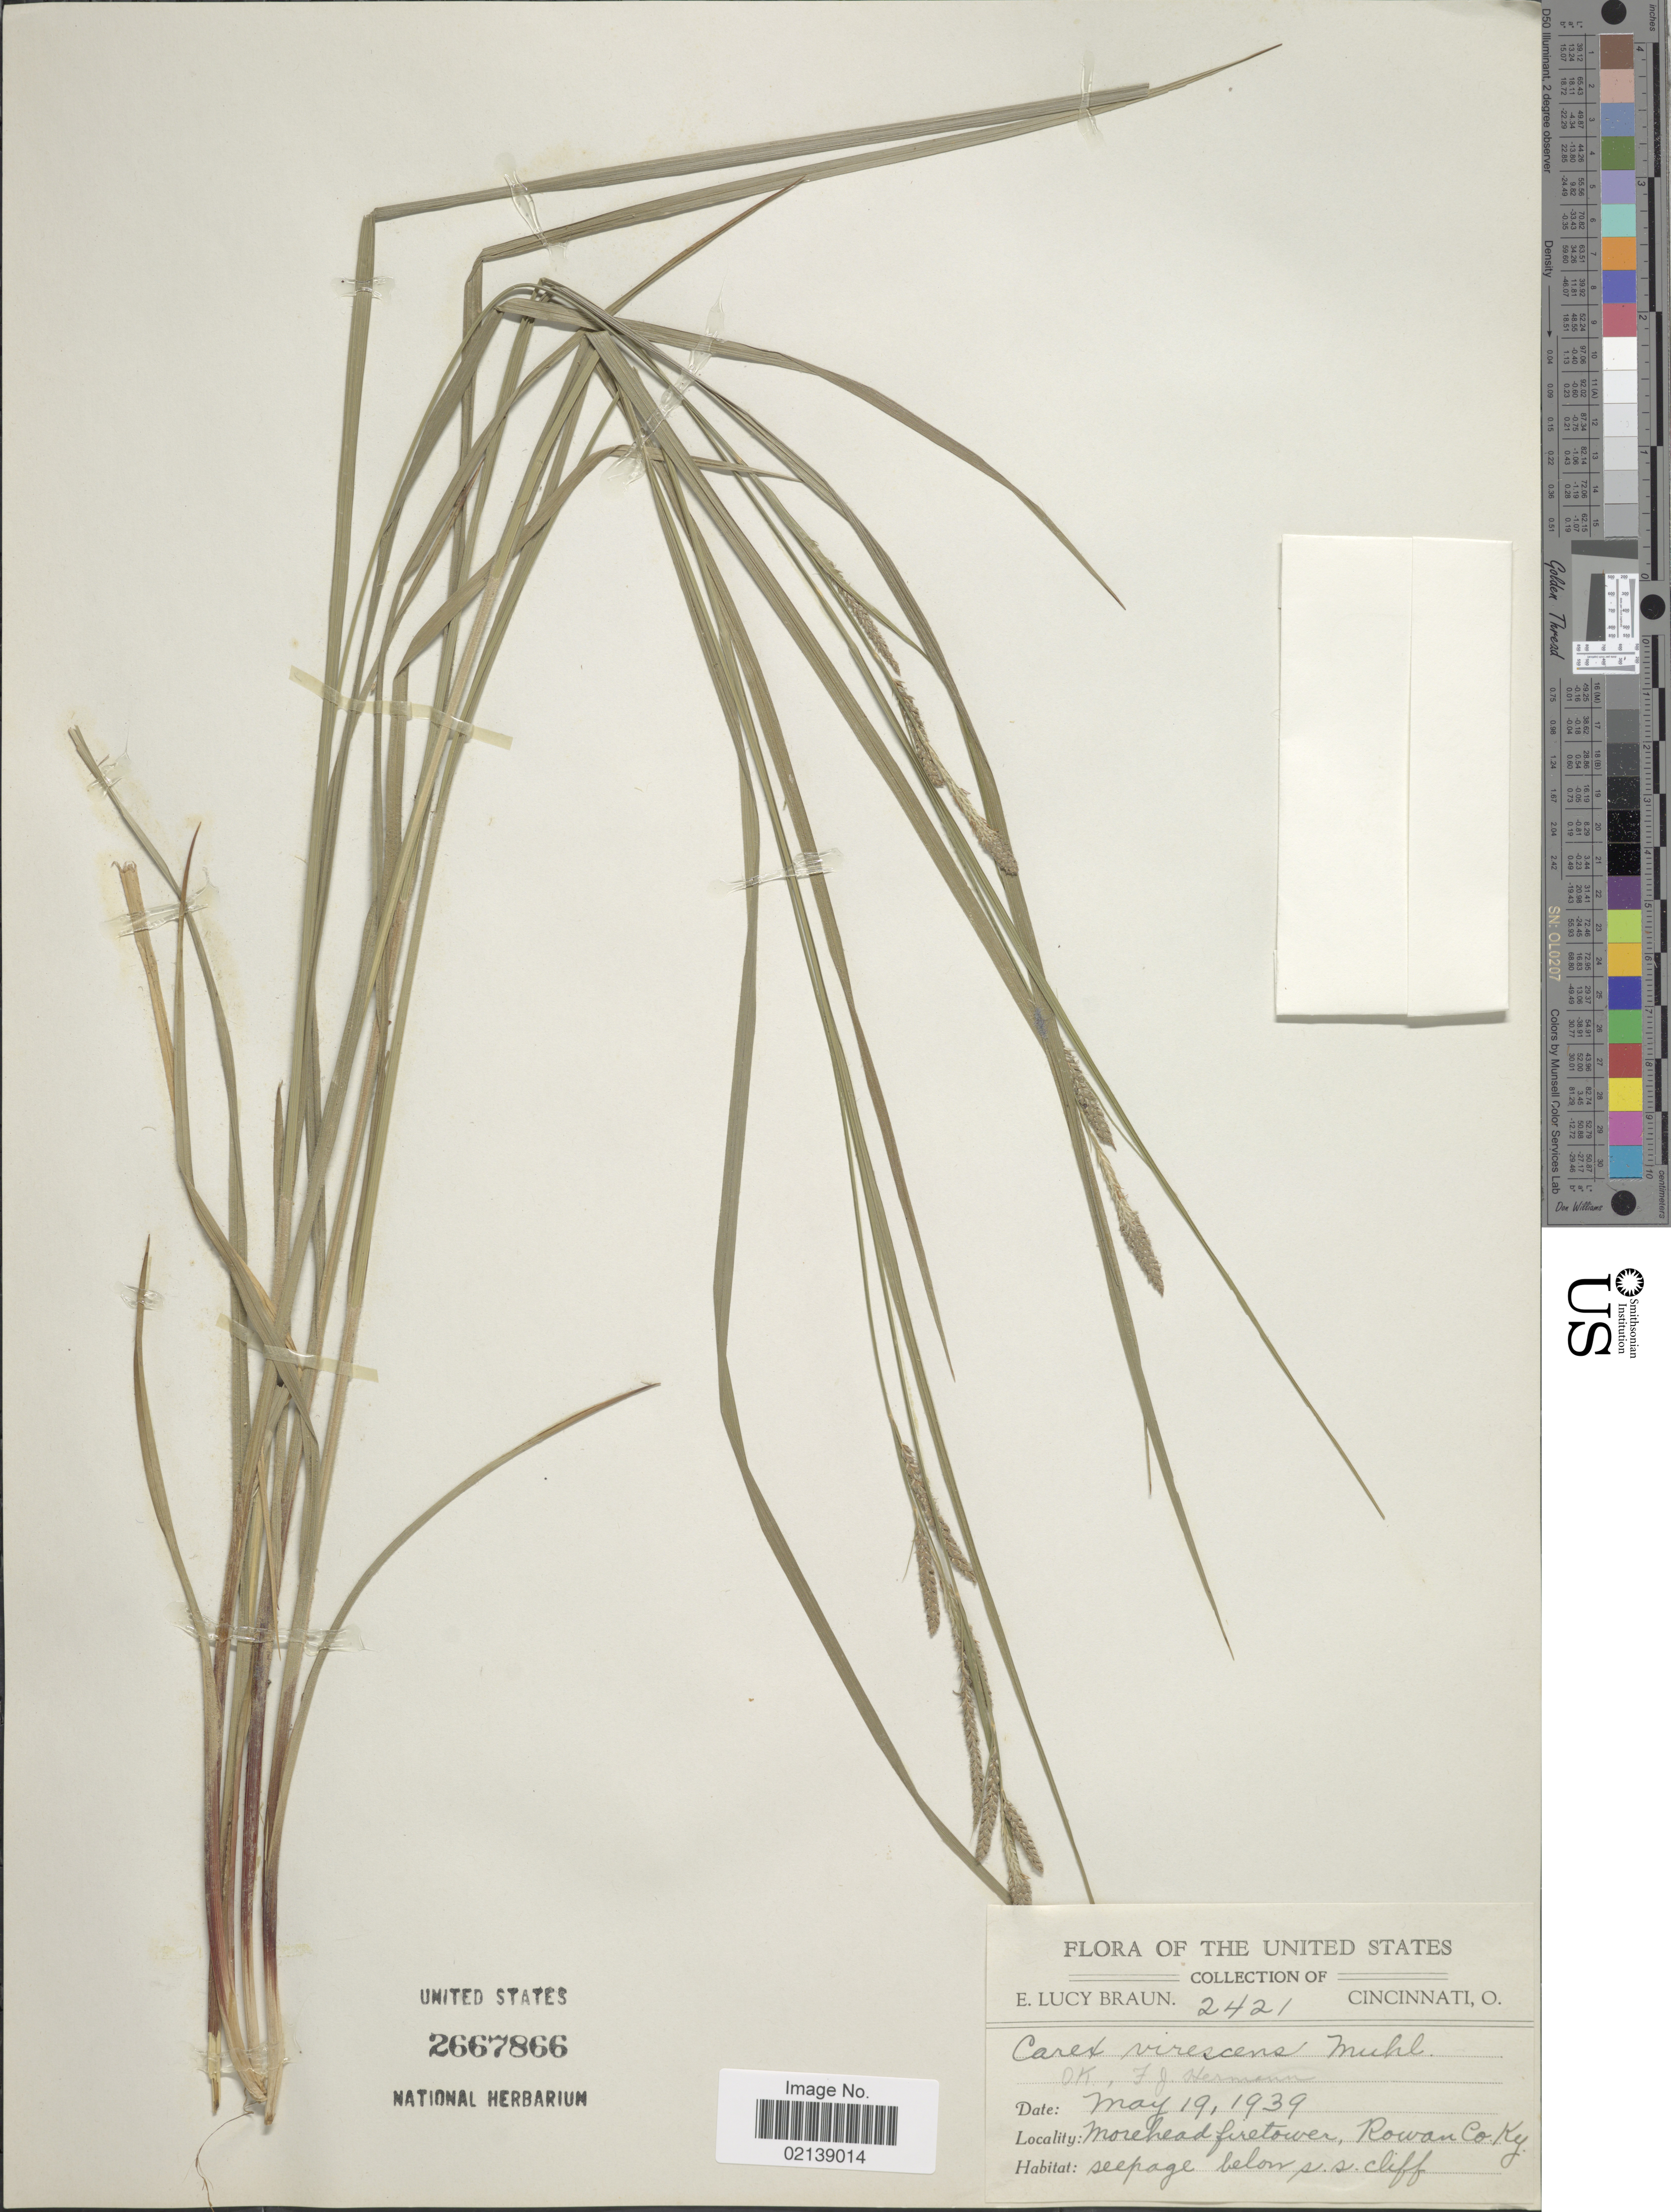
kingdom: Plantae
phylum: Tracheophyta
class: Liliopsida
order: Poales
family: Cyperaceae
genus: Carex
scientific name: Carex virescens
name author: Muhl. ex Willd.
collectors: E. L. Braun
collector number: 2421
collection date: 1939-05-19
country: United States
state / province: Kentucky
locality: Morehead firetower, Rowan Co. seepage below s.s. cliff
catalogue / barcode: US 2667866